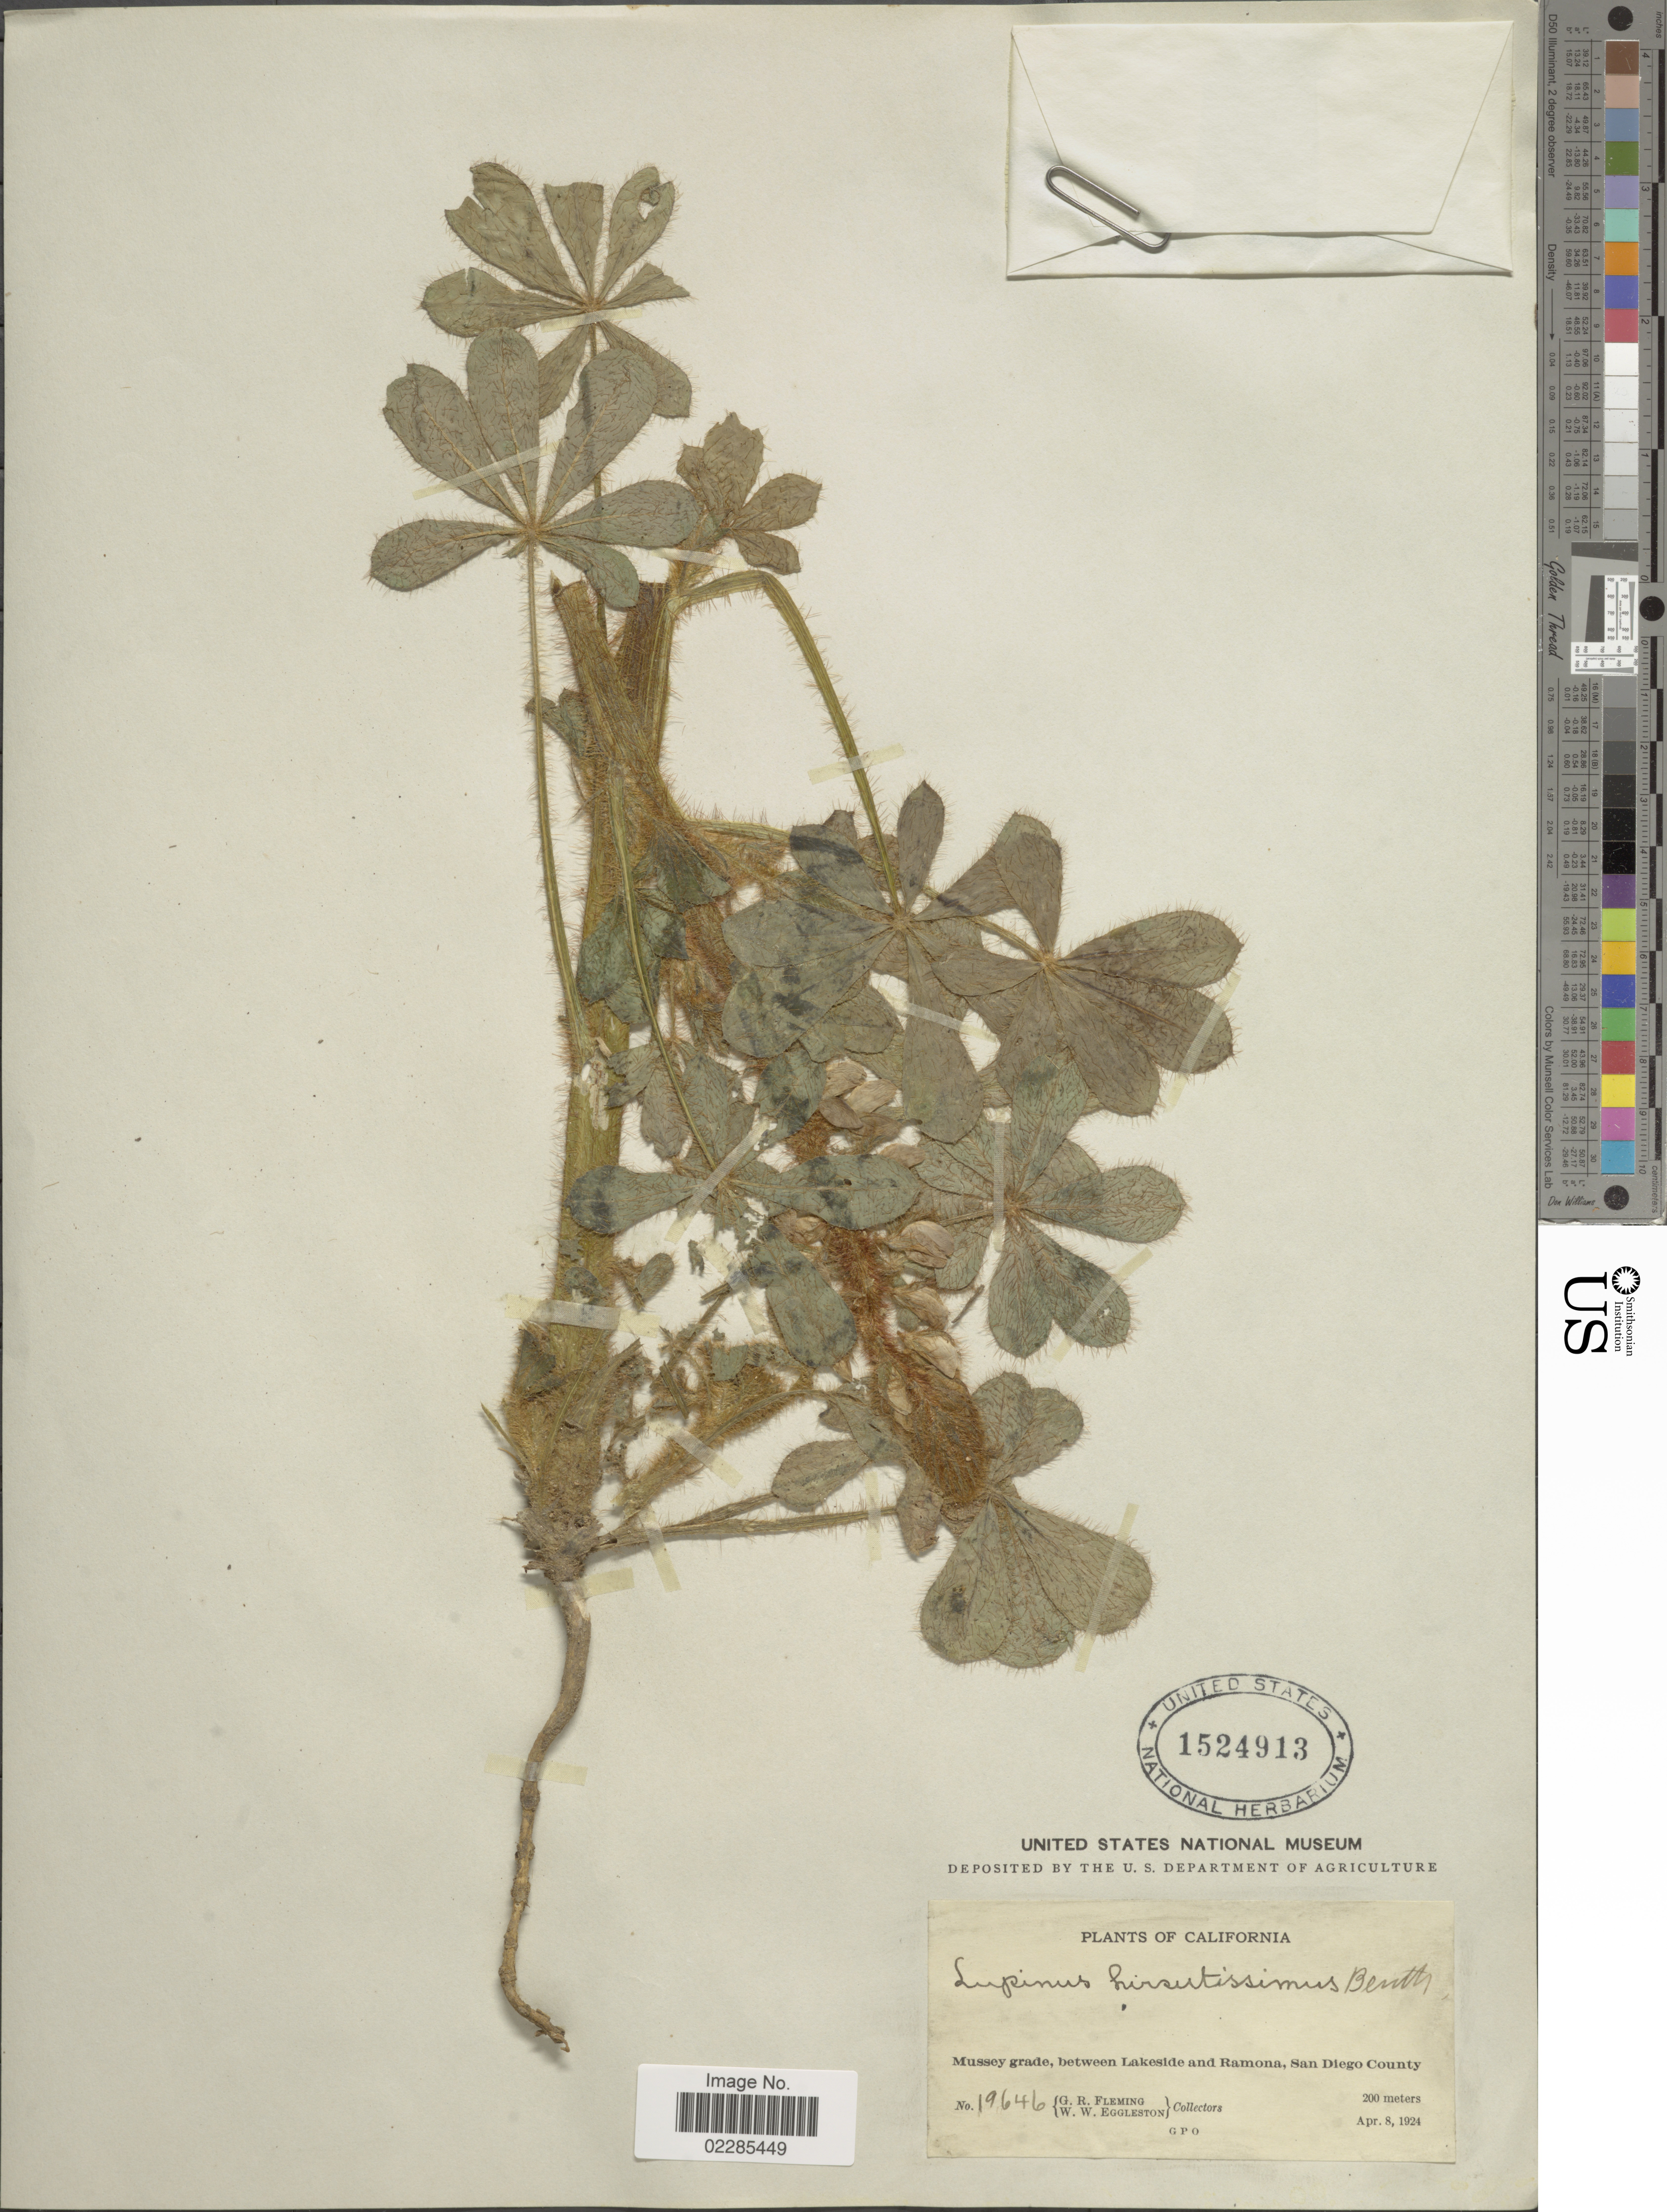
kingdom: Plantae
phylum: Tracheophyta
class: Magnoliopsida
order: Fabales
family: Fabaceae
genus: Lupinus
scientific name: Lupinus hirsutissimus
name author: Benth.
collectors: G. Fleming & W. W. Eggleston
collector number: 19646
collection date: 1924-04-08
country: United States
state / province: California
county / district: San Diego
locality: Mussey grade, between Lakeside and Ramona, San Diego County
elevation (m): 200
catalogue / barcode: US 1524913